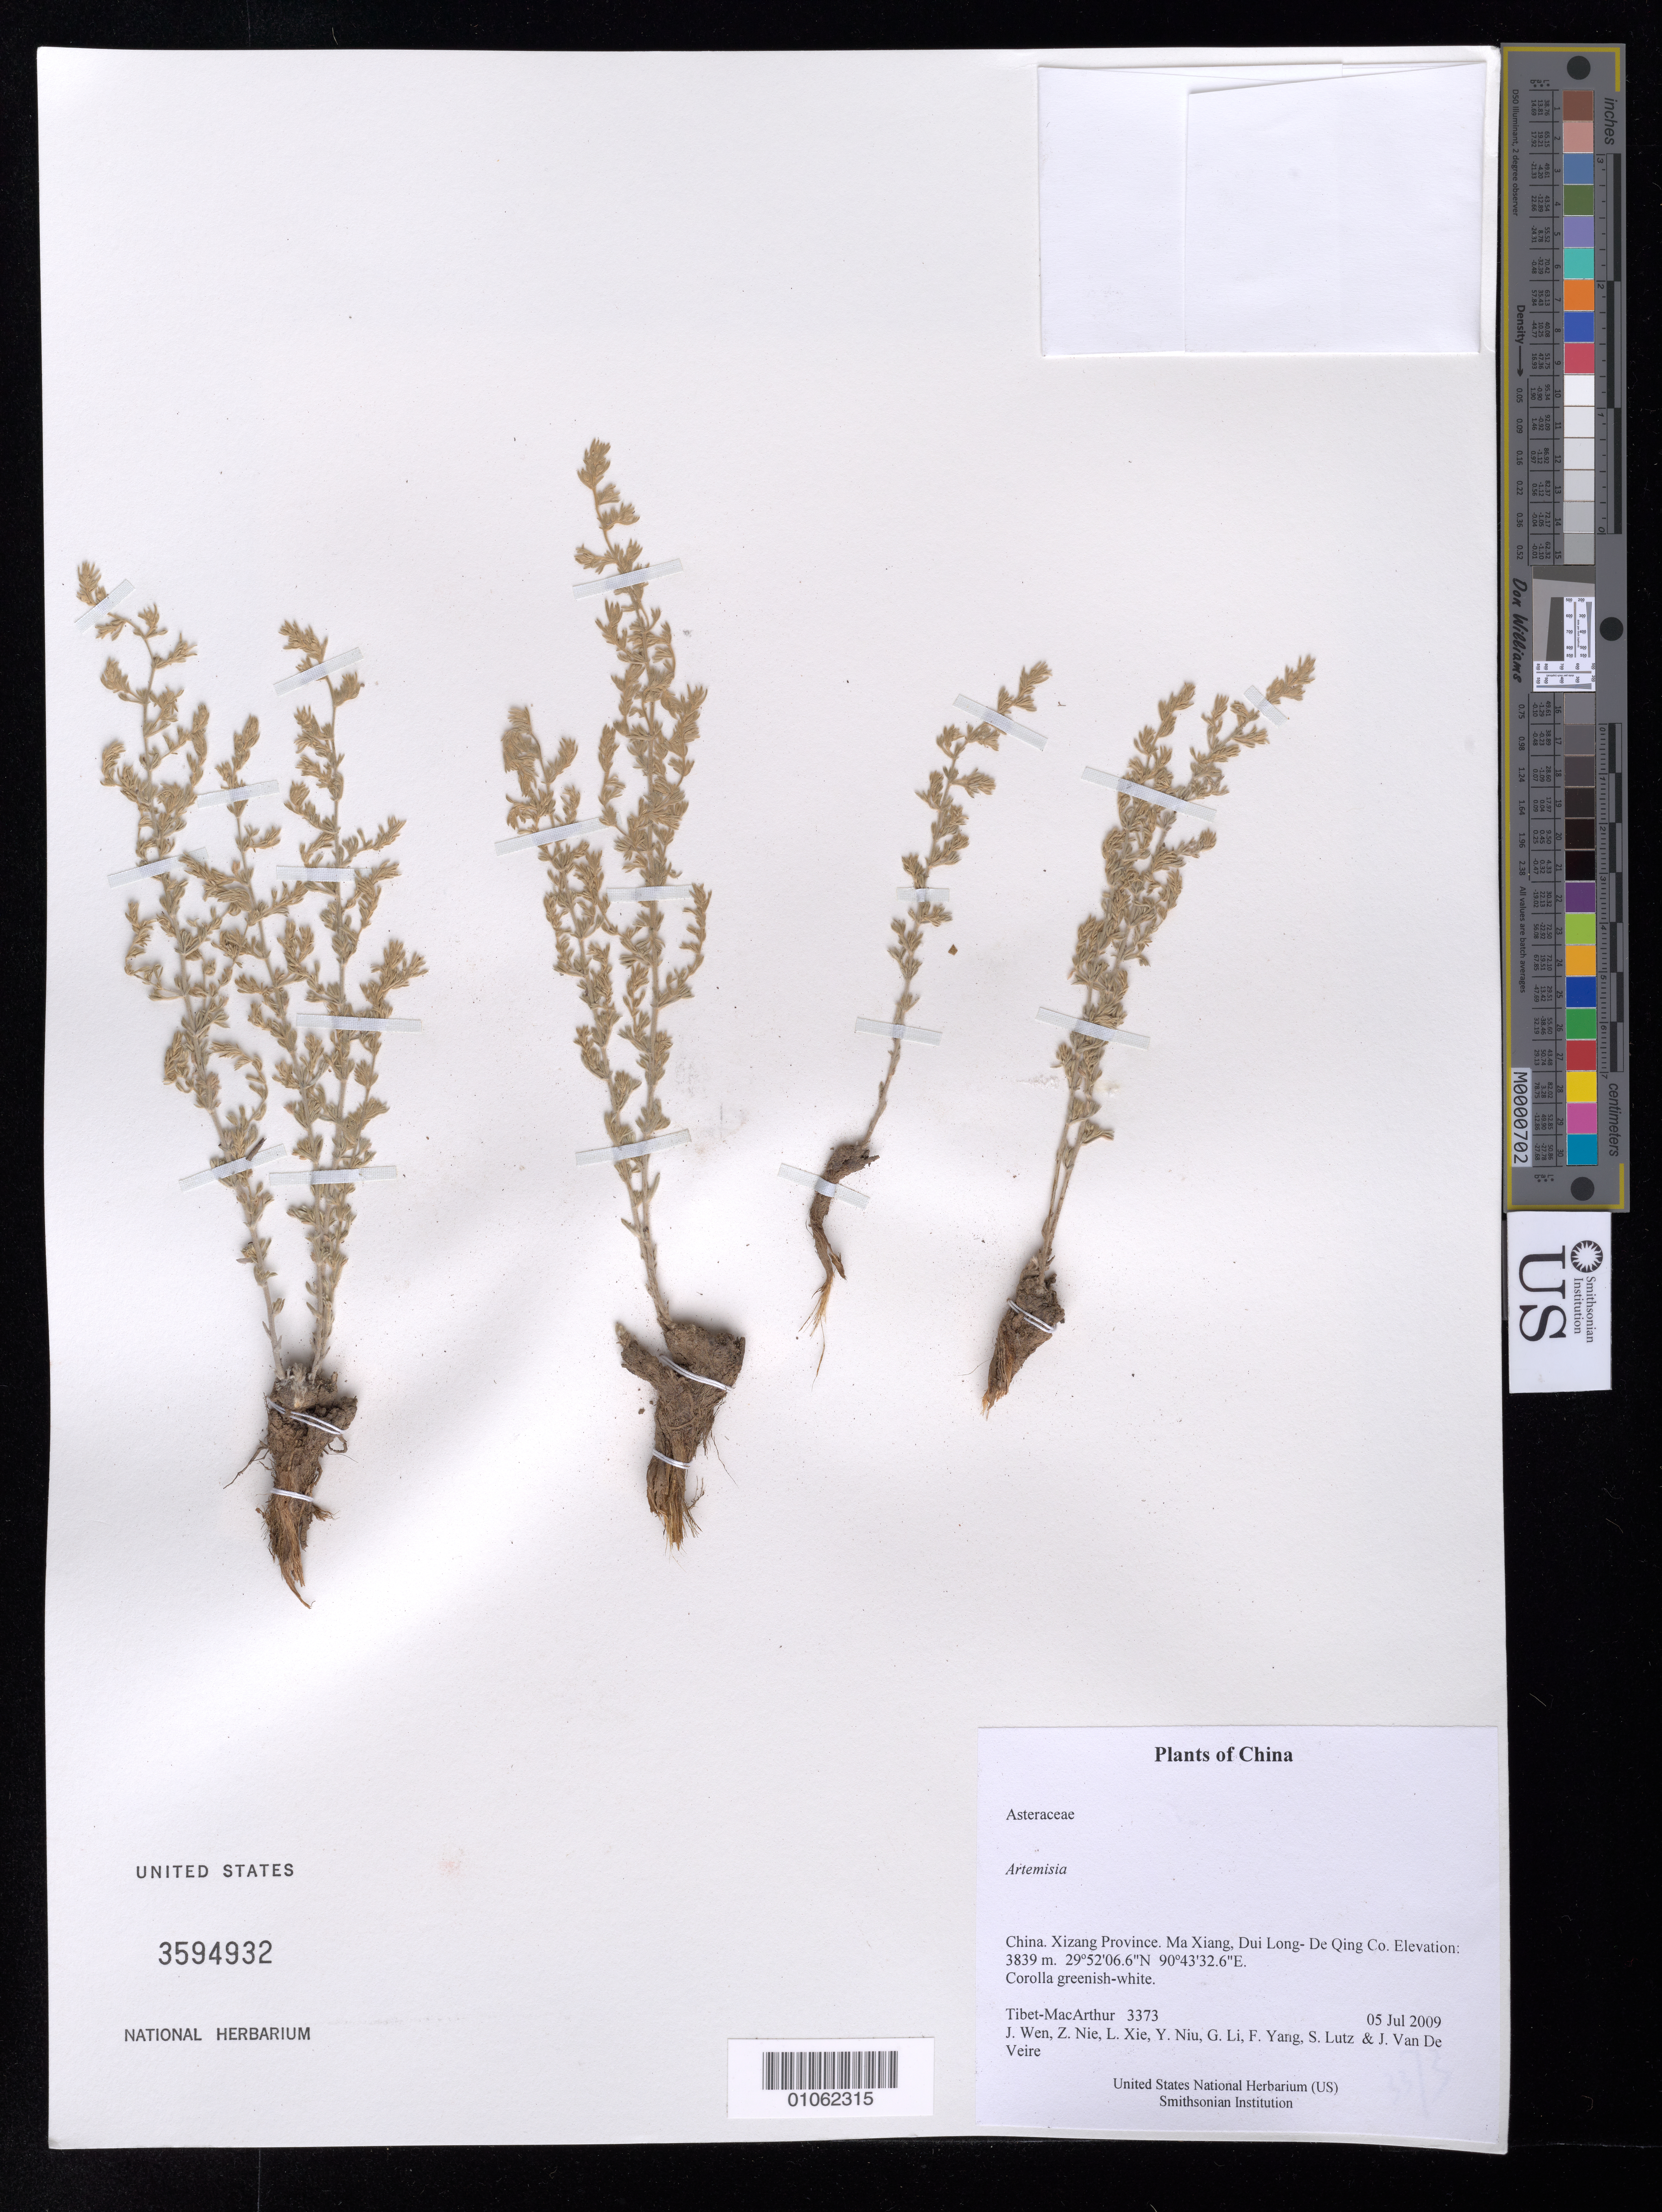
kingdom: Plantae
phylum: Tracheophyta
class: Magnoliopsida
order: Asterales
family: Asteraceae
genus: Artemisia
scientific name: Artemisia sp.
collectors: Tibet-MacArthur, J. Wen, Z. Nie, L. Xie, Y. Niu, G. Li, F. Yang, S. Lutz & J. Van De Veire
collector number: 3373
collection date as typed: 05 Jul 2009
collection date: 2009-07-05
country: China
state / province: Xizang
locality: Ma Xiang, Dui Long- De Qing Co.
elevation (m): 3839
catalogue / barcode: US 3594932